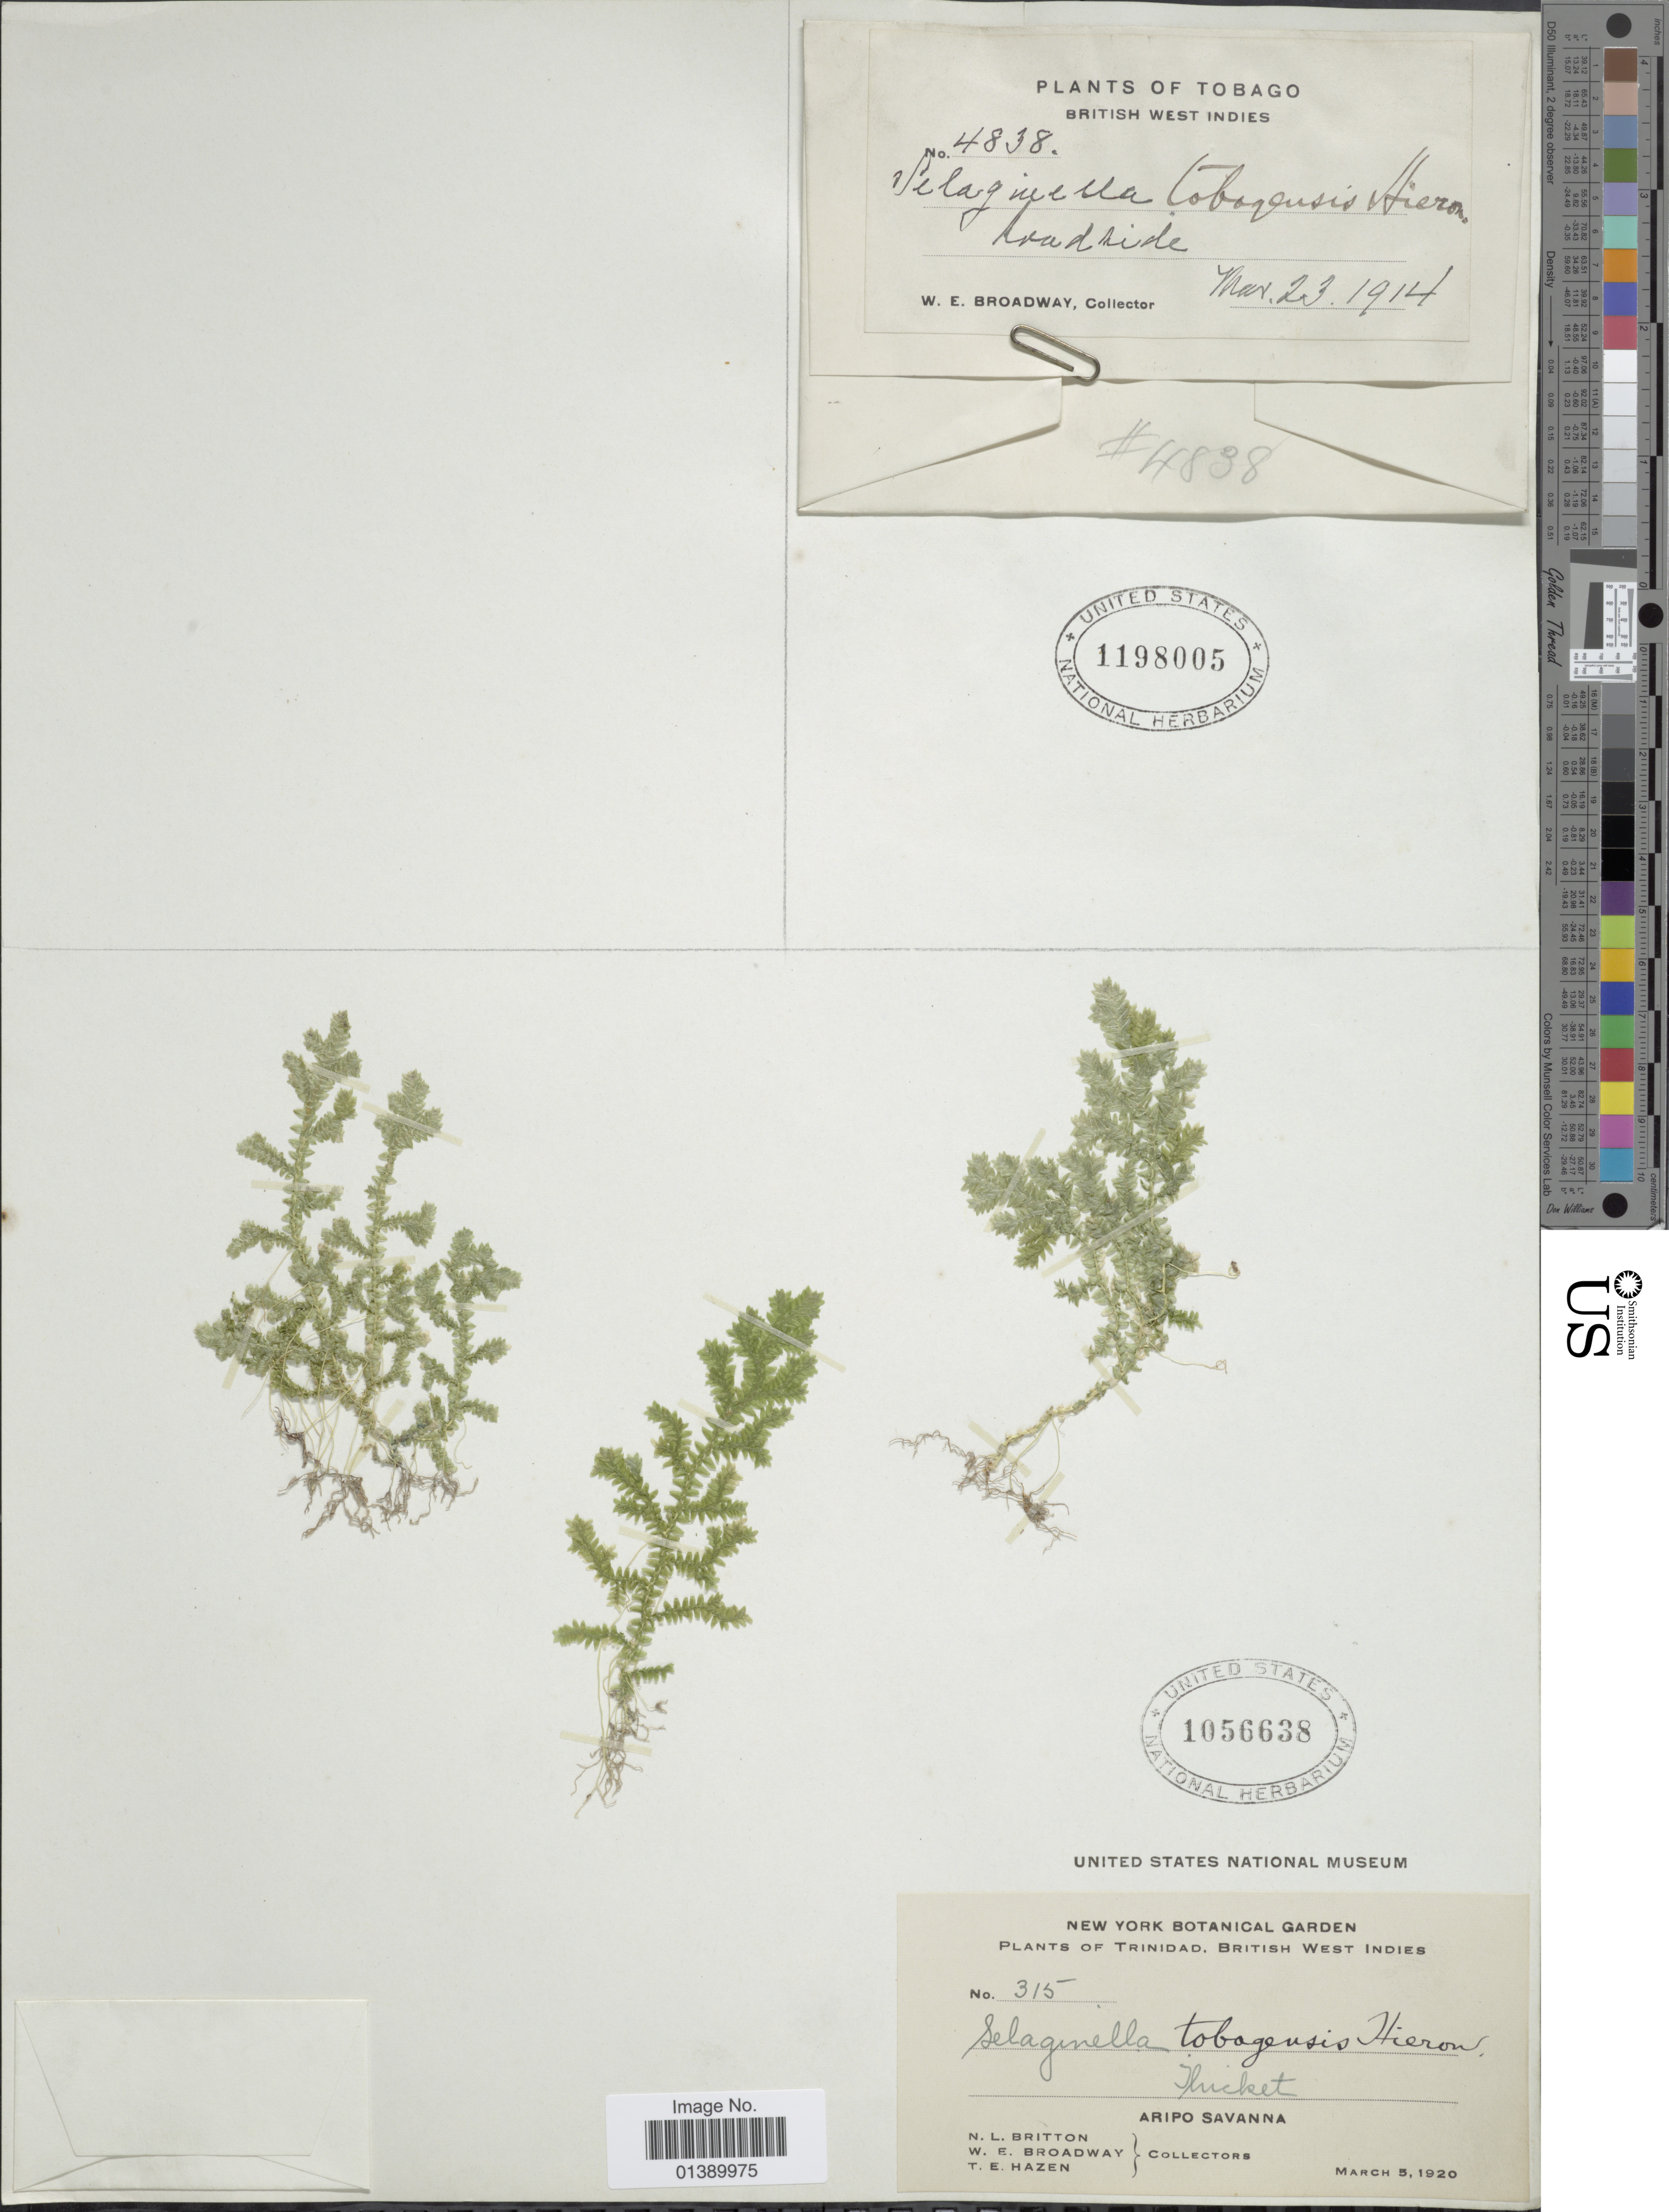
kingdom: Plantae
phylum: Tracheophyta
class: Lycopodiopsida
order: Selaginellales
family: Selaginellaceae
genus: Selaginella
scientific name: Selaginella producta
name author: Baker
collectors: W. E. Broadway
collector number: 4838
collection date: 1914-03-23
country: Trinidad and Tobago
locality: Tobago, British West Indies, Roadside .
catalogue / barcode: US 1198005-2